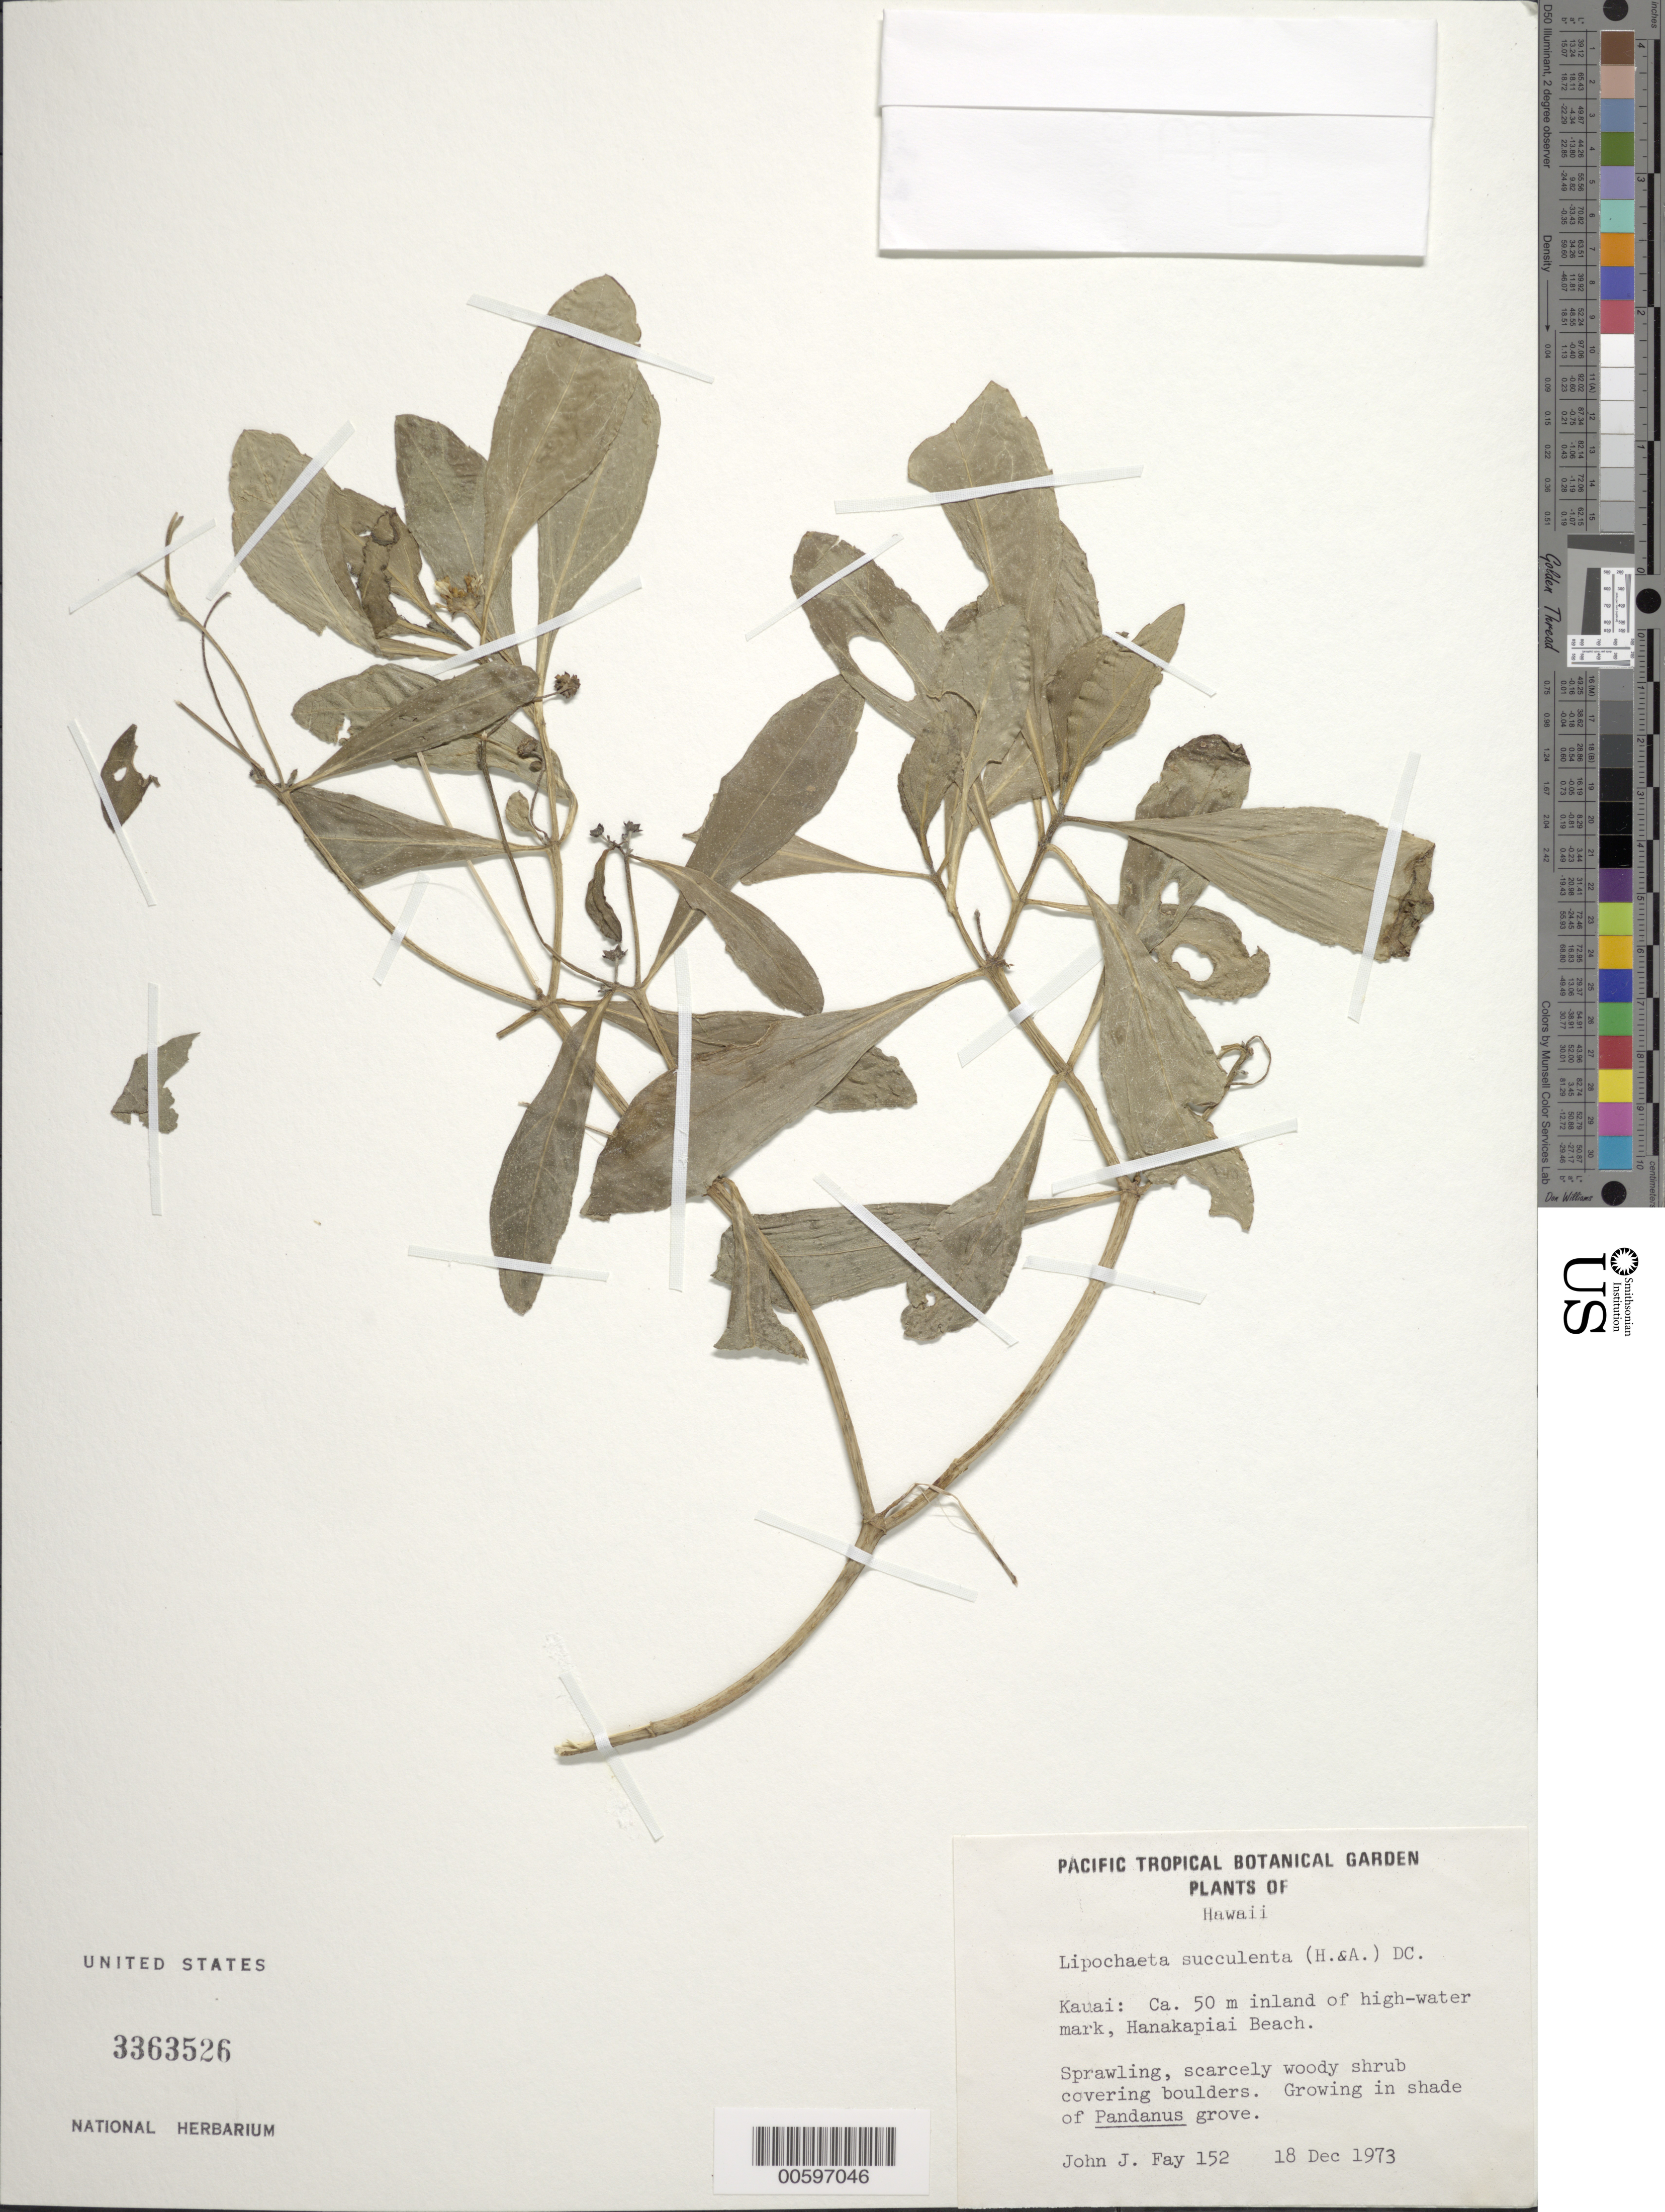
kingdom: Plantae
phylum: Tracheophyta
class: Magnoliopsida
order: Asterales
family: Asteraceae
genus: Lipochaeta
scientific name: Lipochaeta succulenta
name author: (Hook. & Arn.) DC.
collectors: J. J. Fay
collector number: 152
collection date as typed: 18 Dec 1973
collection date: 1973-12-18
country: United States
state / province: Hawaii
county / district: Kauai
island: Kaua'i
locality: Ca. 50 m inland of high-water mark, Hanakapiai Beach.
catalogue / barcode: US 3363526